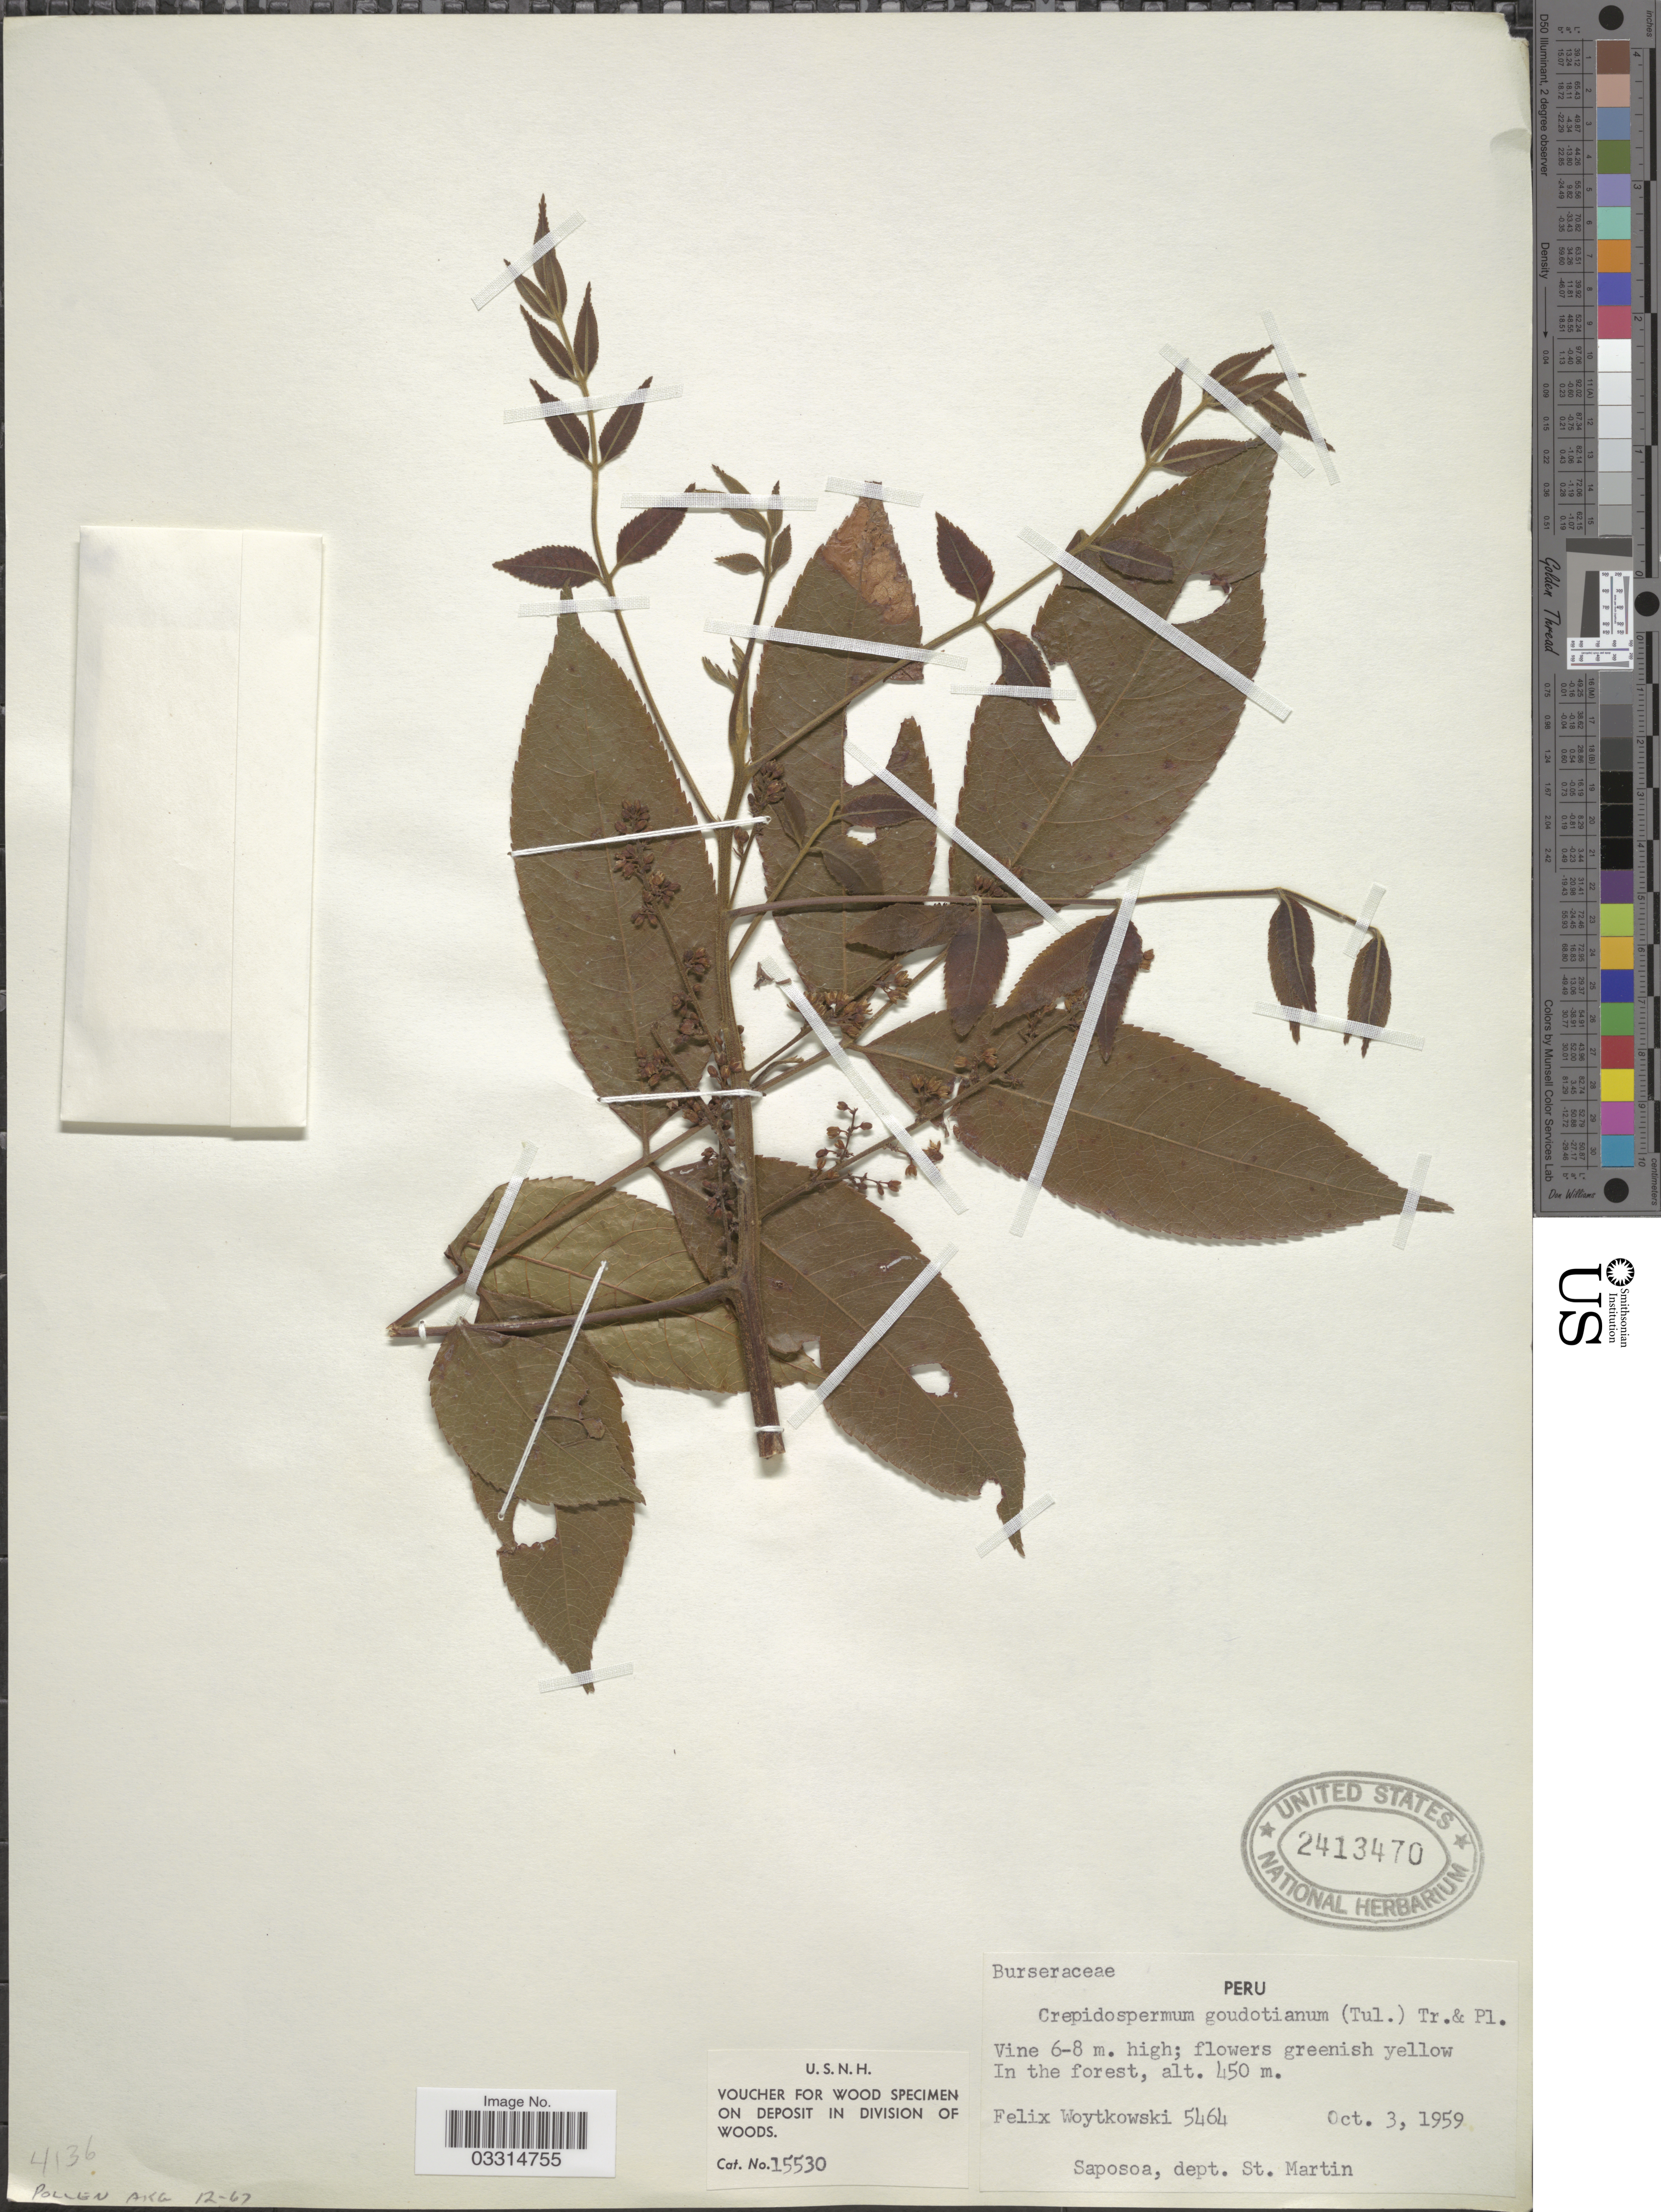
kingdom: Plantae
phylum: Tracheophyta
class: Magnoliopsida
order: Sapindales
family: Burseraceae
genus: Protium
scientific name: Protium goudotianum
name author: (Tul.) Byng & Christenh.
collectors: F. Woytkowski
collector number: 5464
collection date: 1959-10-03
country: Peru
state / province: San Martín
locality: Saposoa, dept. St. Martin.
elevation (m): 450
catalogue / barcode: US 2413470